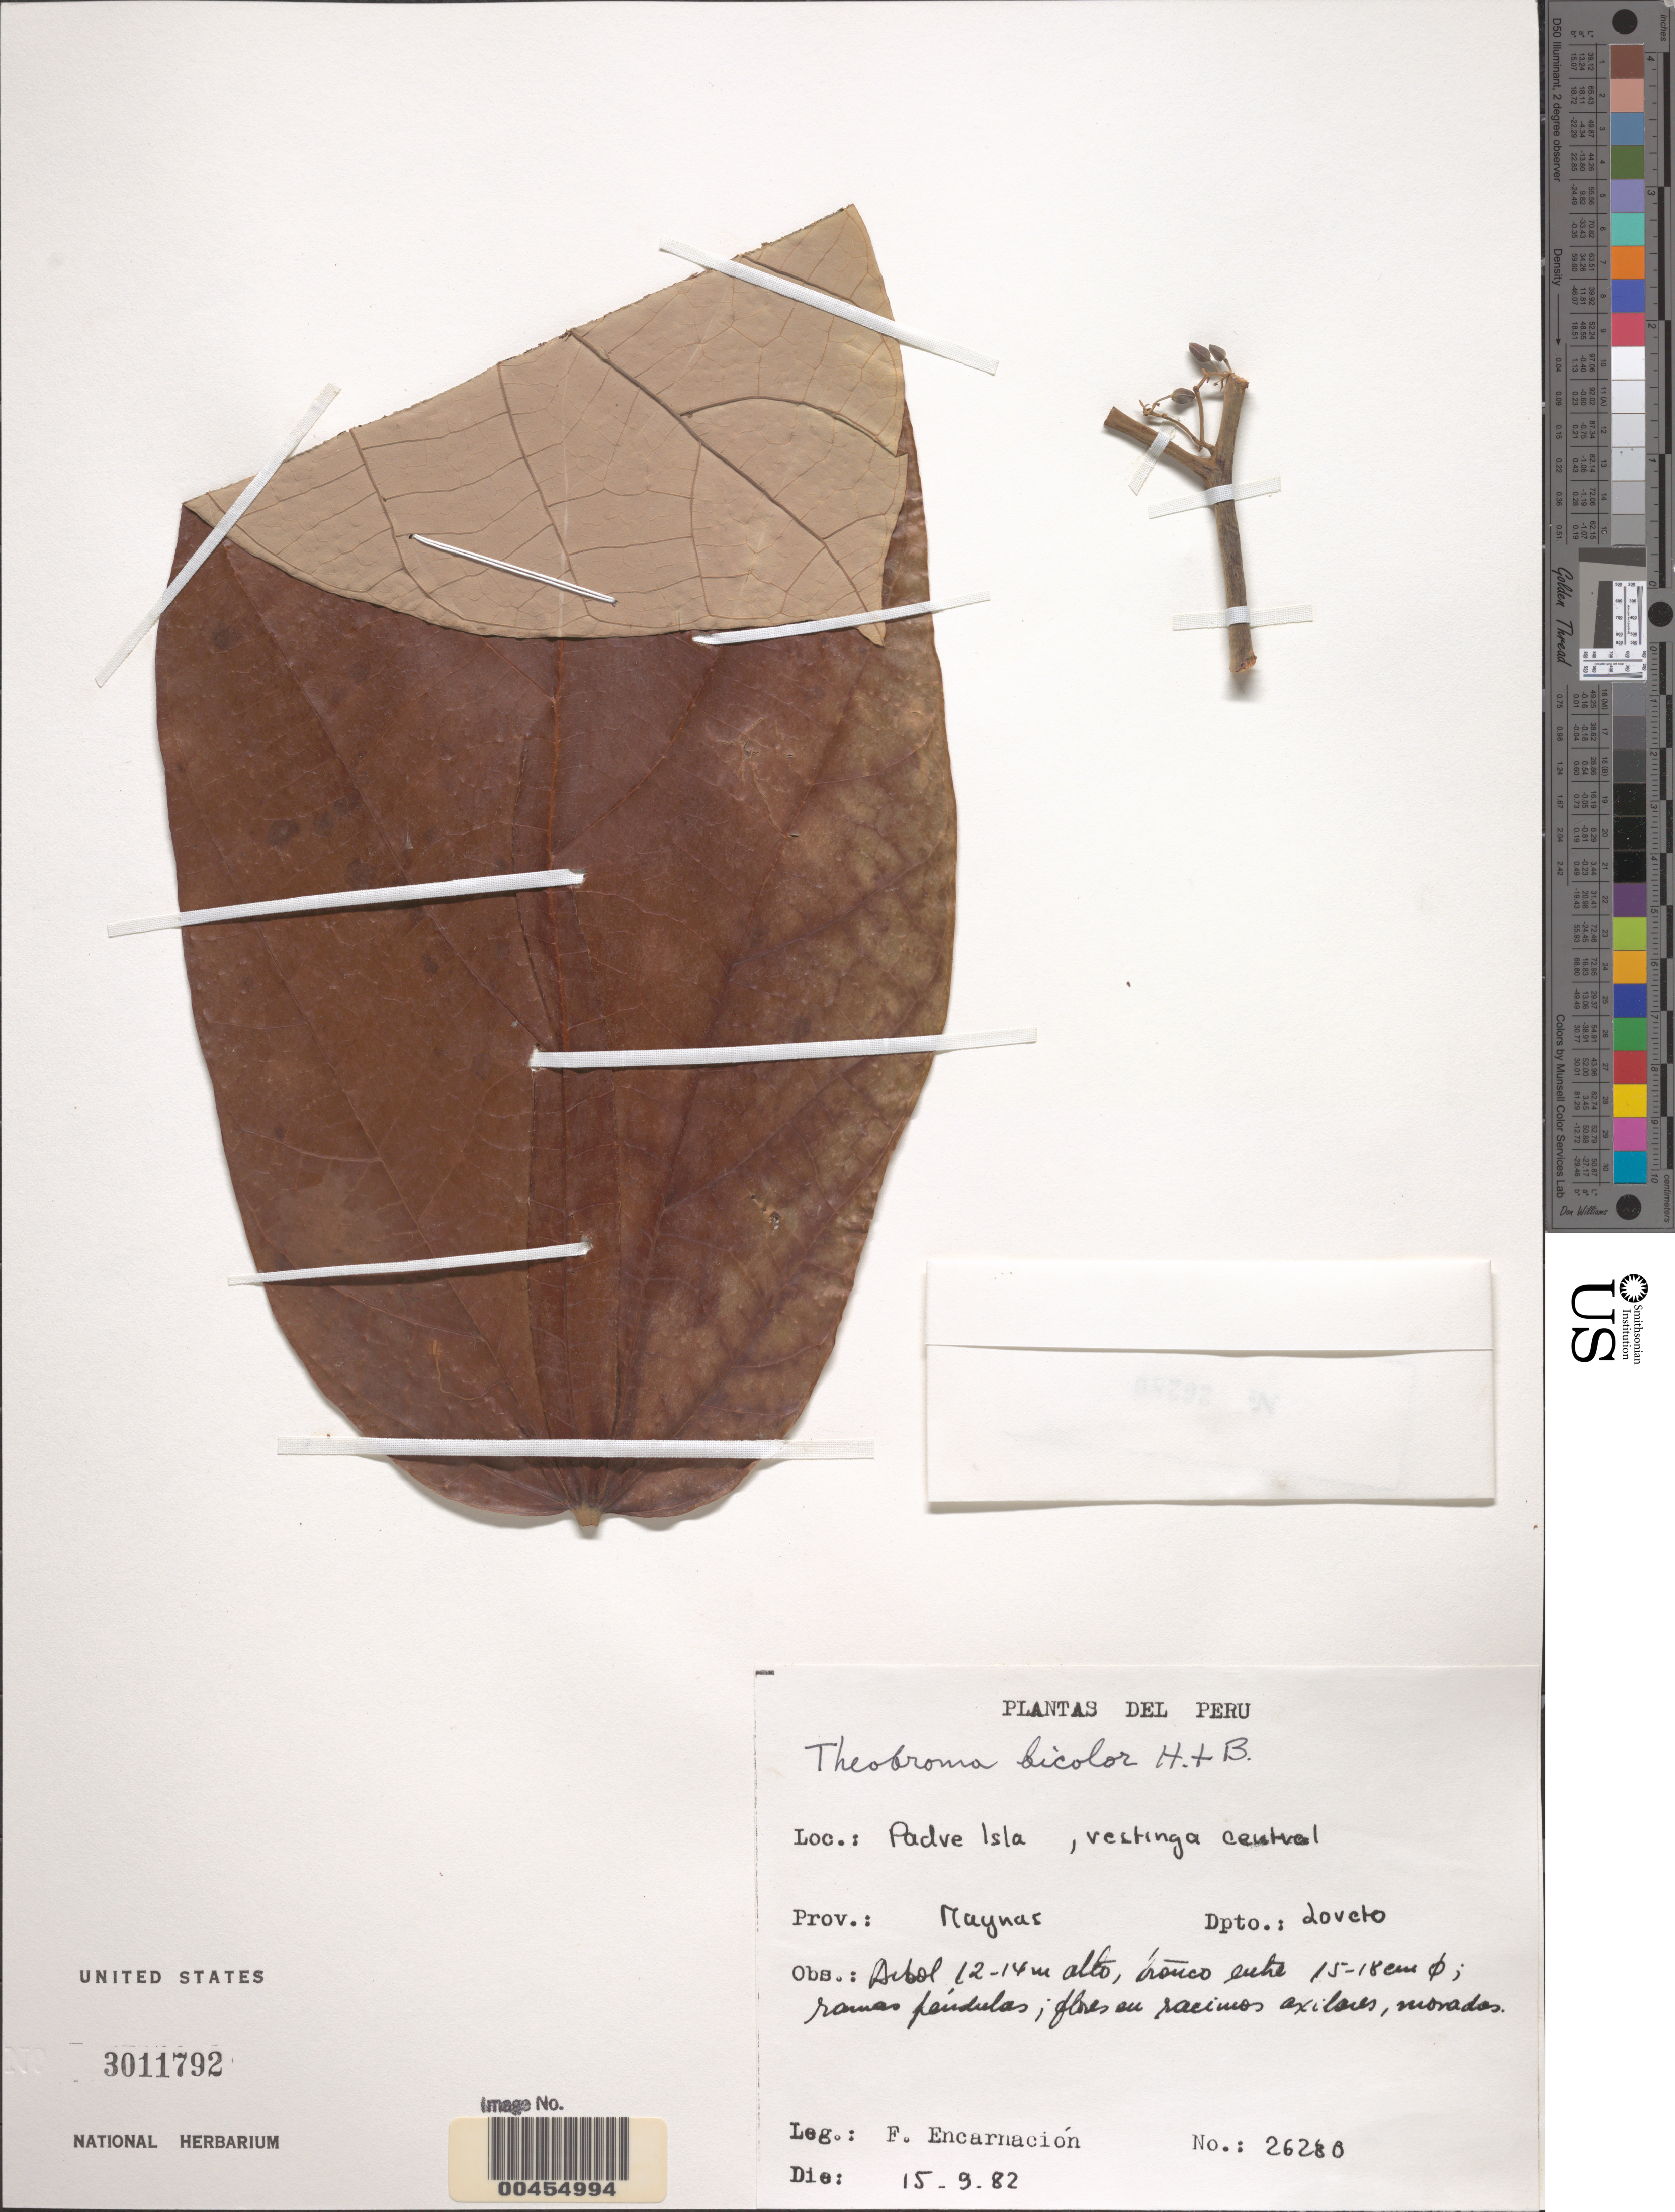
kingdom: Plantae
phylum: Tracheophyta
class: Magnoliopsida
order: Malvales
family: Malvaceae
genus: Theobroma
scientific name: Theobroma bicolor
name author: Bonpl.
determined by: Dorr, L. J., (BOT), Smithsonian Institution - National Museum of Natural History (UNITED STATES)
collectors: F. Encarnación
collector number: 26280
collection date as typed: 15 Sep 1982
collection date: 1982-09-15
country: Peru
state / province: Loreto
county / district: Maynas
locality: Padre Isla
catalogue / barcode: US 3011792